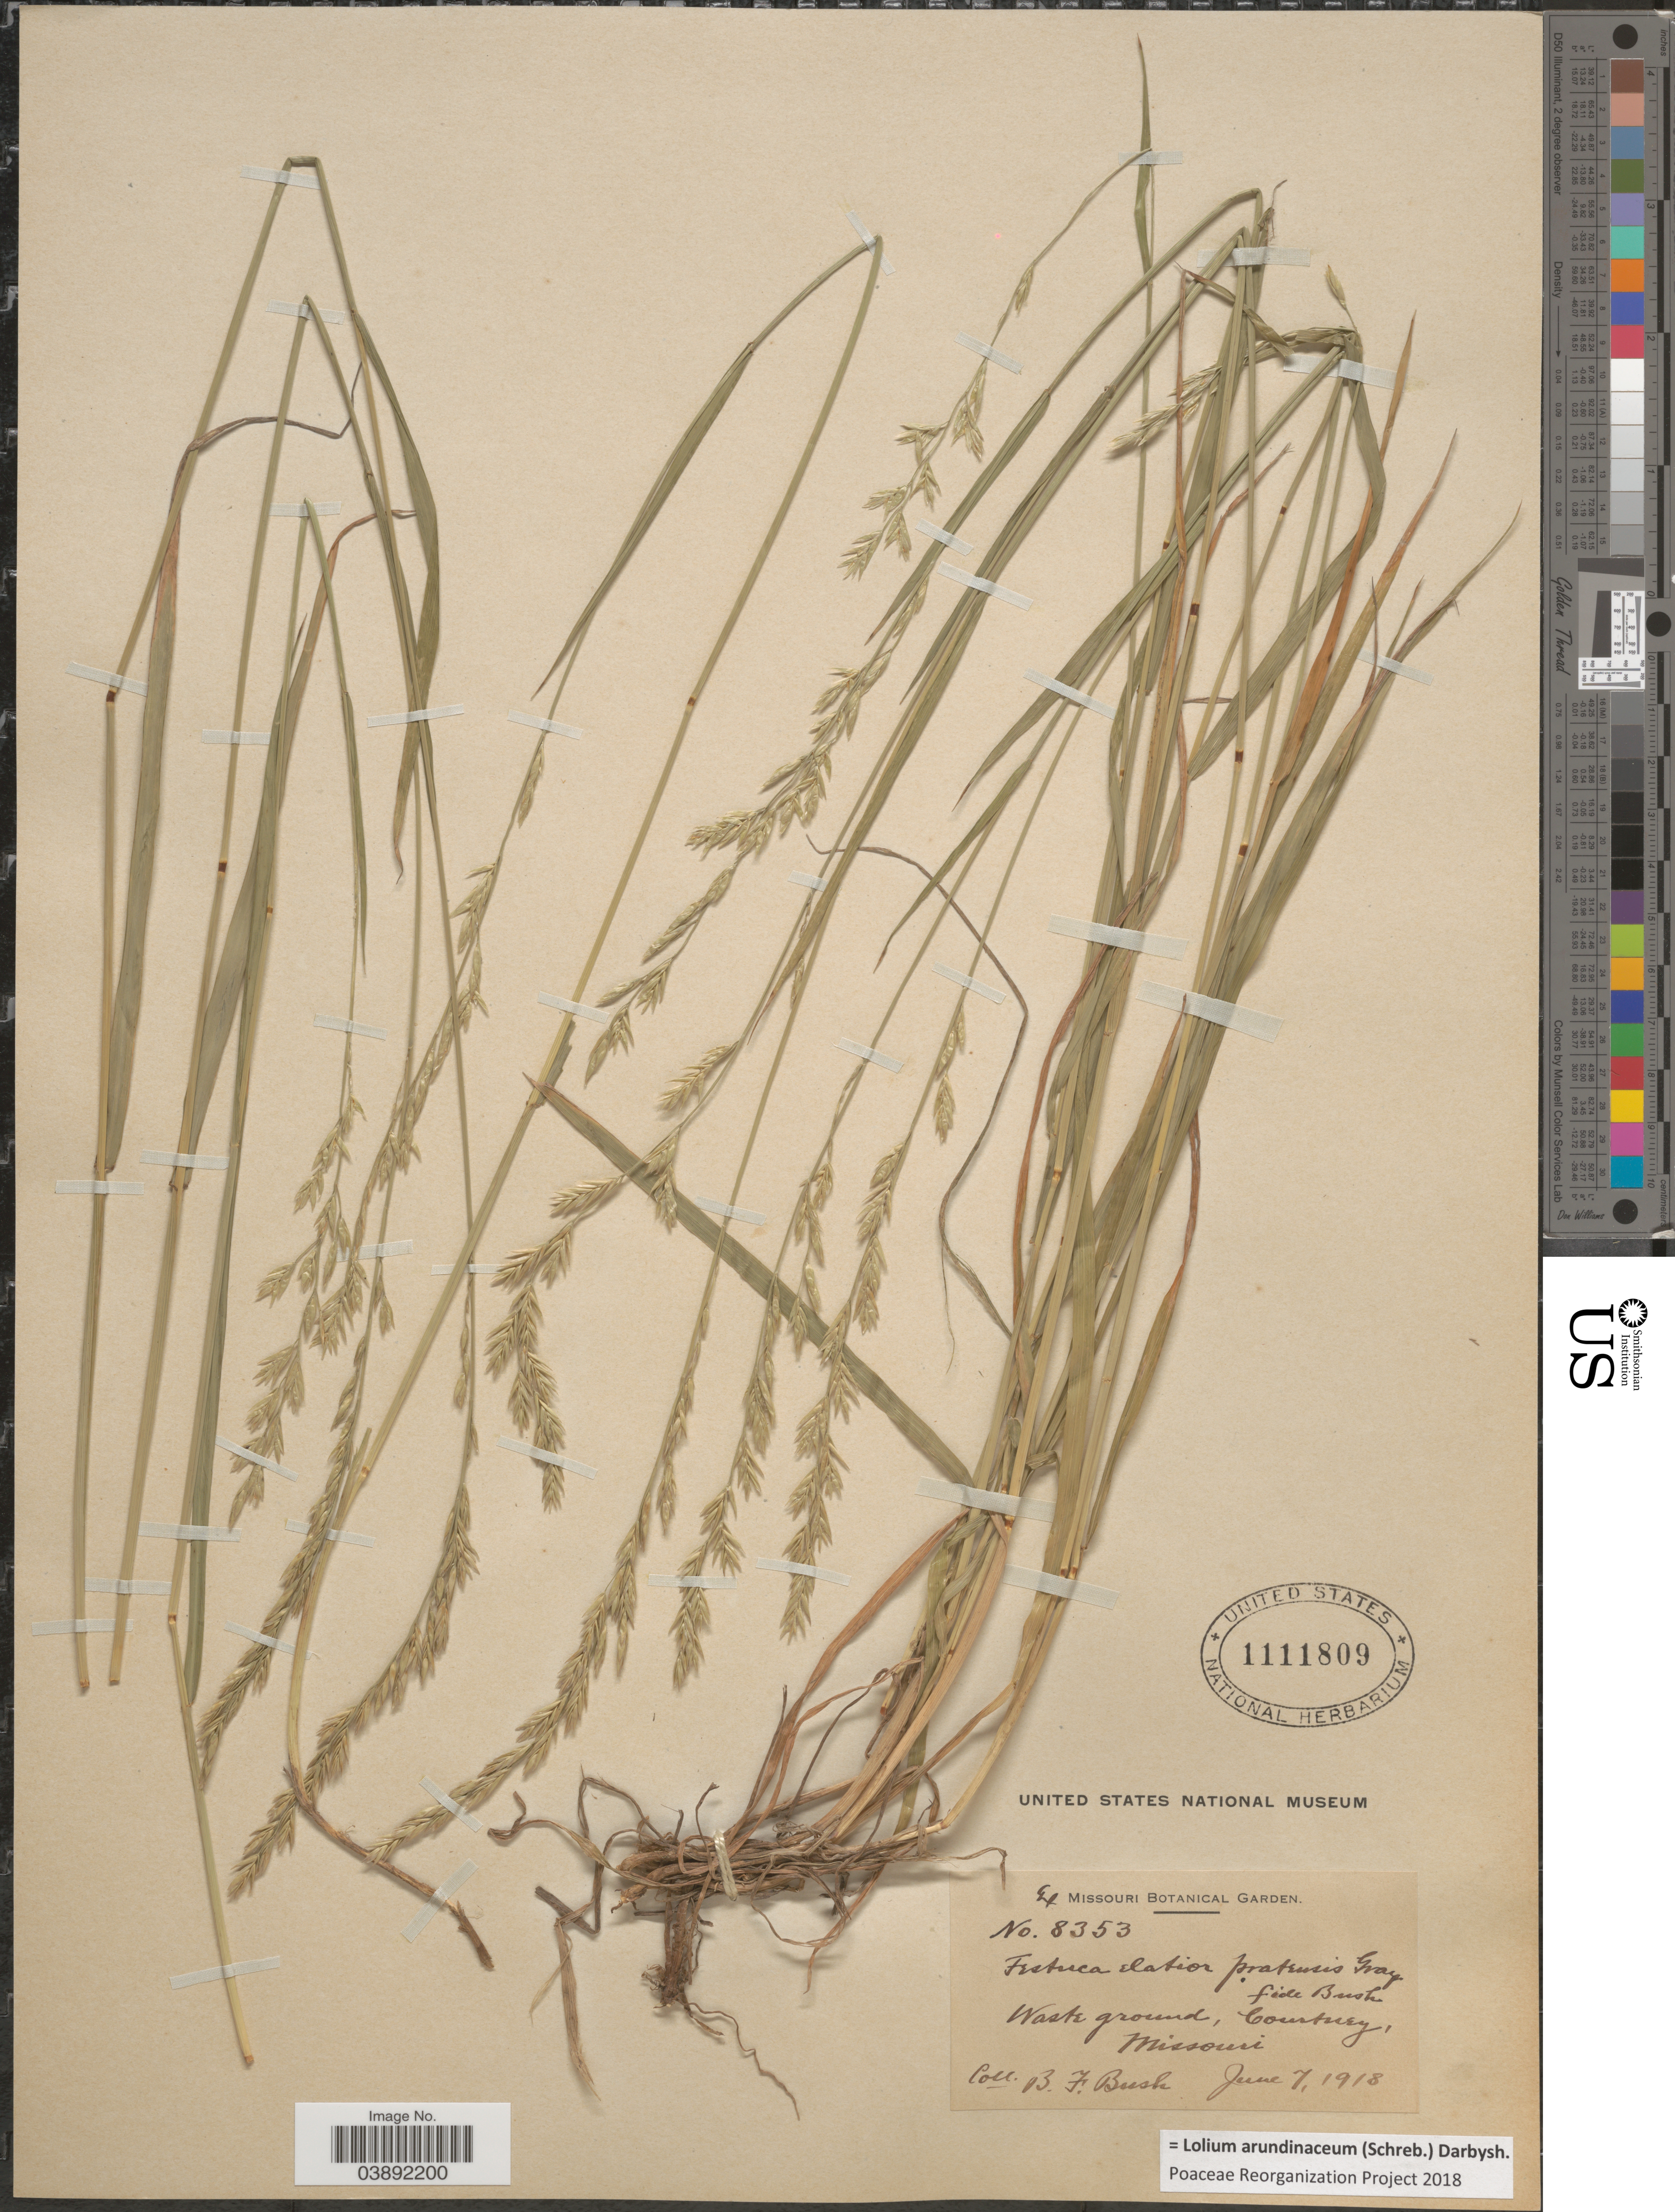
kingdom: Plantae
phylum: Tracheophyta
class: Liliopsida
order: Poales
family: Poaceae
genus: Lolium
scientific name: Lolium arundinaceum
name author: (Schreb.) Darbysh.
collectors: B. F. Bush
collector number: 8353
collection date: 1918-06-07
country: United States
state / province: Missouri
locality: Waste ground, Courtney.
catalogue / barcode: US 1111809